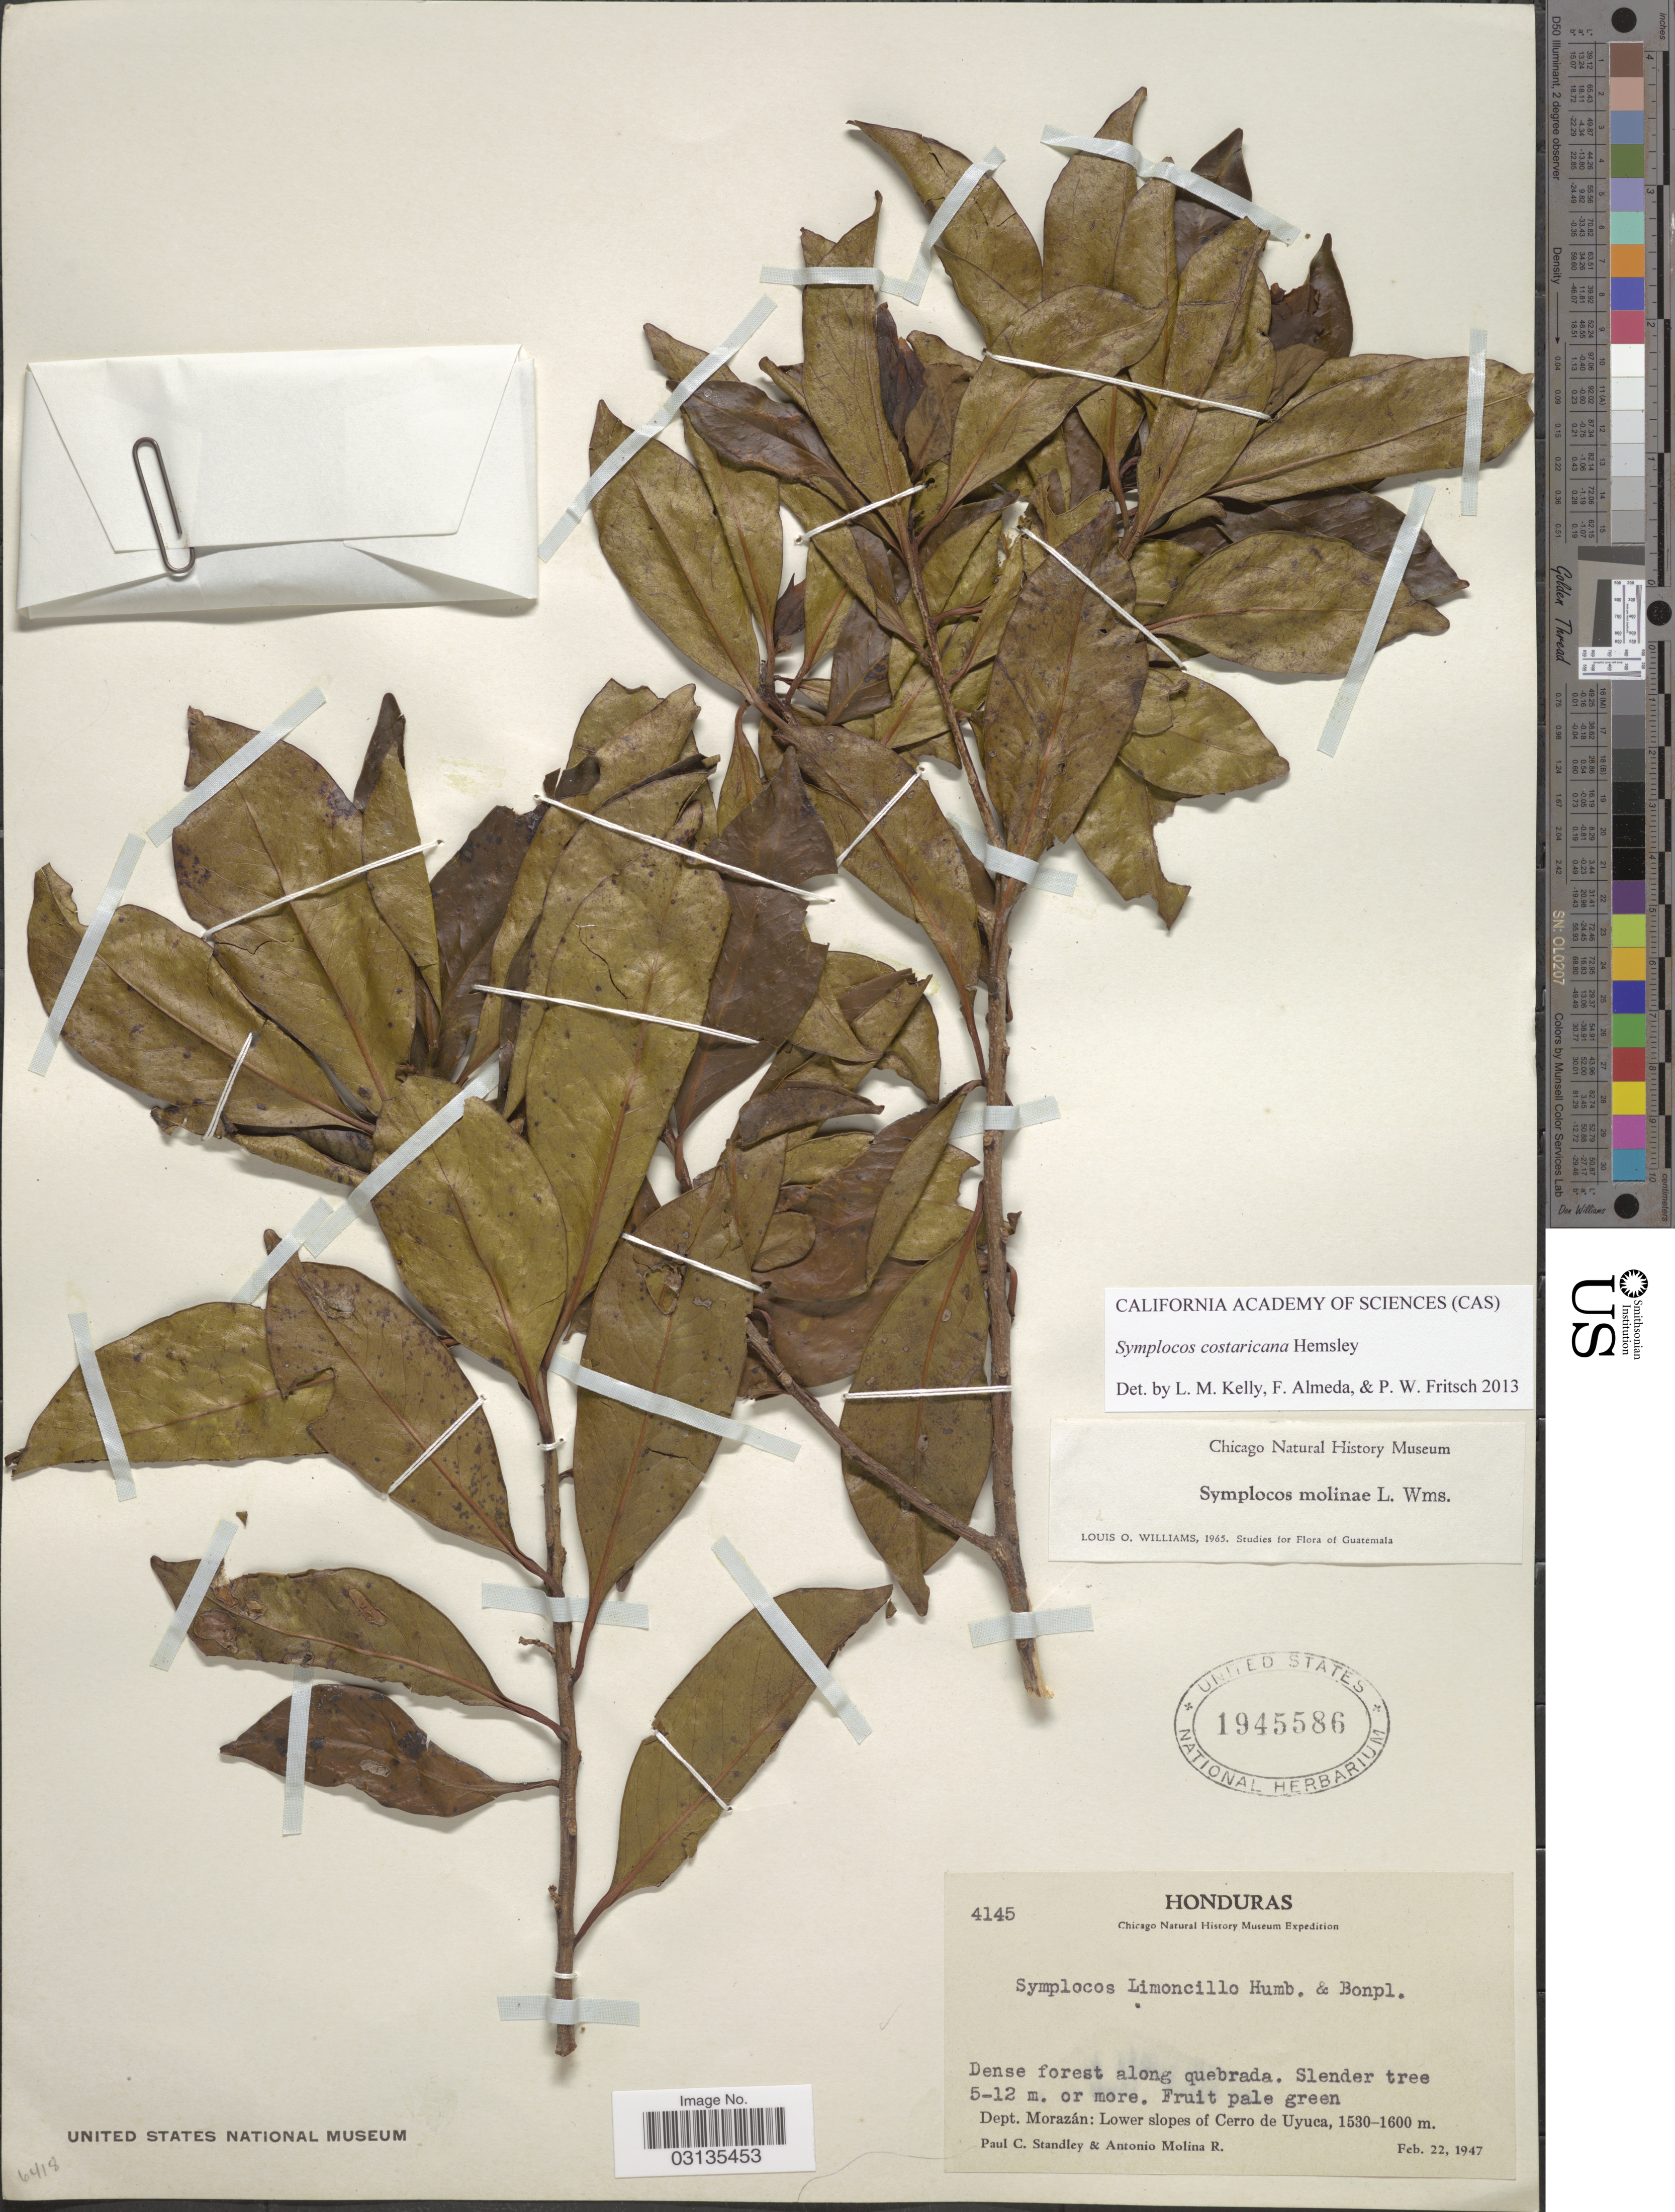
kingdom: Plantae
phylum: Tracheophyta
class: Magnoliopsida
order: Ericales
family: Symplocaceae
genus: Symplocos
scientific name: Symplocos costaricana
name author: Hemsl.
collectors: P. C. Standley & A. Molina R.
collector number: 4145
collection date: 1947-02-22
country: Honduras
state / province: Fco. Morazán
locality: Dept. Morazán: Lower slopes of Cerro de Uyuca.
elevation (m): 1530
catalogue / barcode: US 1945586